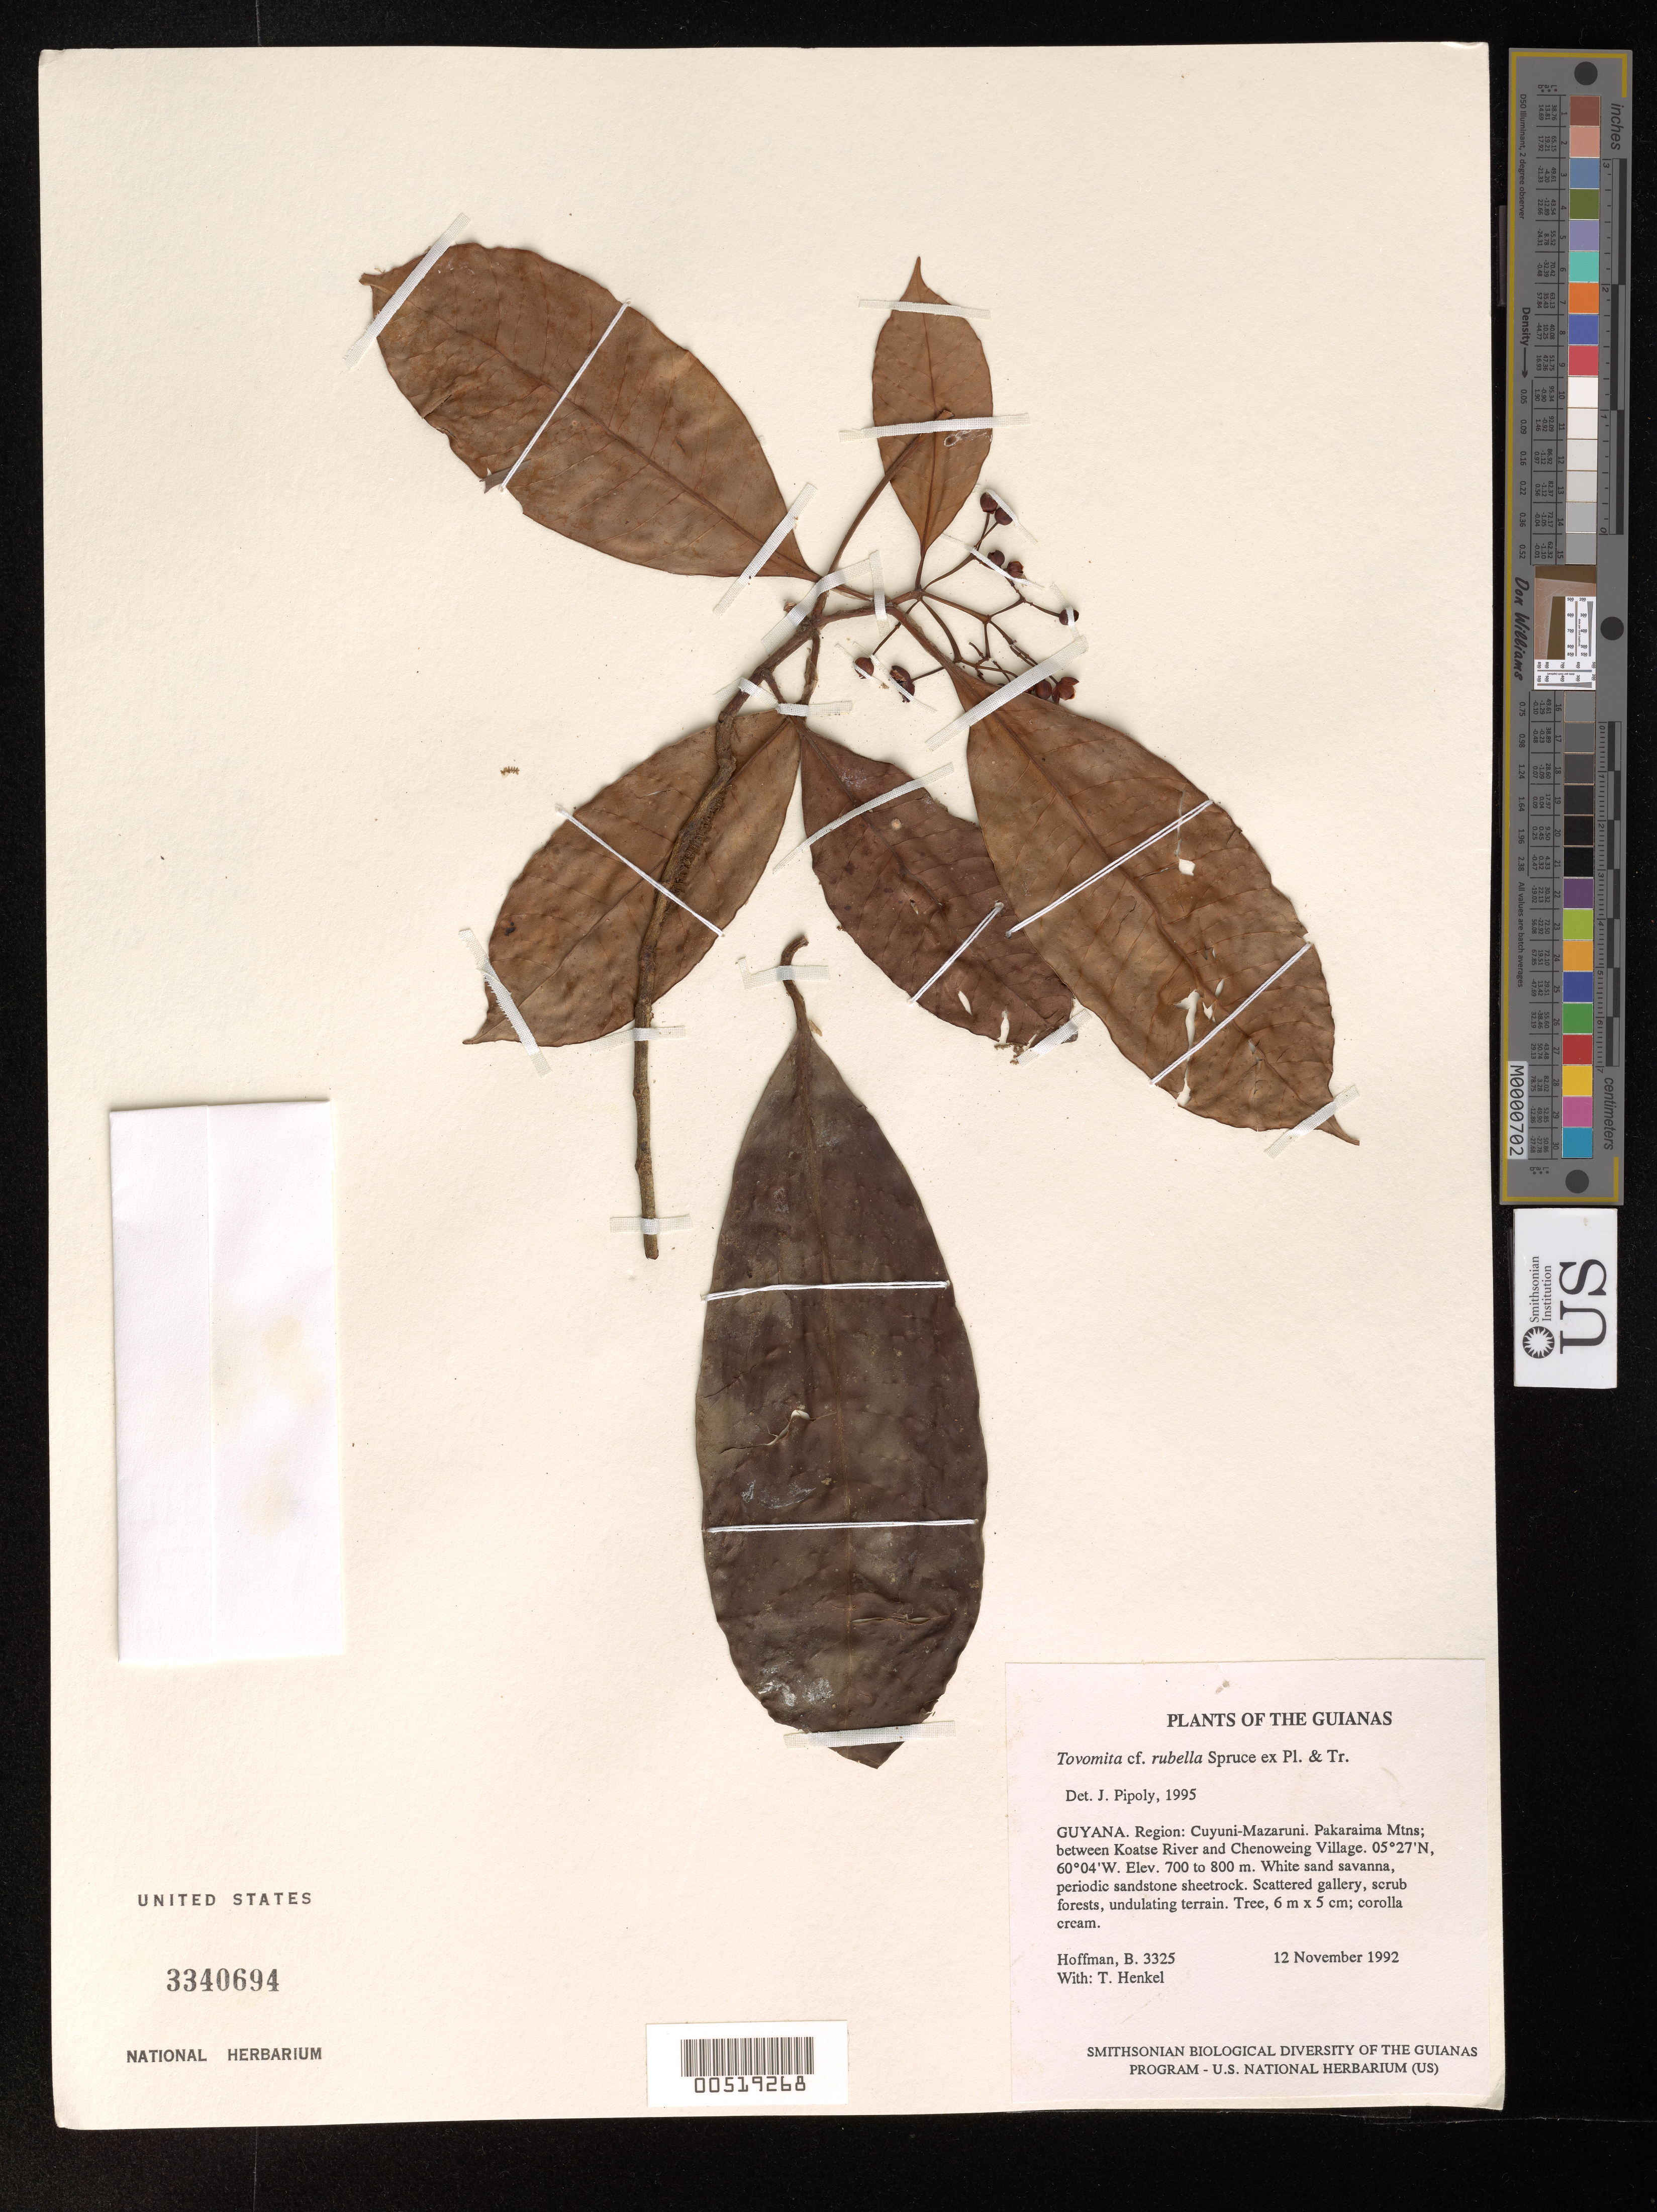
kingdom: Plantae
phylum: Tracheophyta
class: Magnoliopsida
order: Malpighiales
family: Clusiaceae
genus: Tovomita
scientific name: Tovomita rubella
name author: Spruce ex Planch. & Triana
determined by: Pipoly, J. J., III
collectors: B. Hoffman & T. Henkel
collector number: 3325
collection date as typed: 12 November 1992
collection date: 1992-11-12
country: Guyana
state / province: Cuyuni-Mazaruni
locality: Pakaraima Mountains; between Koatse River and Chenoweing village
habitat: White sand savanna, periodic sandstone sheetrock. Scattered gallery, scrub forests, undulating terrain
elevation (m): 700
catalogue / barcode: US 3340694